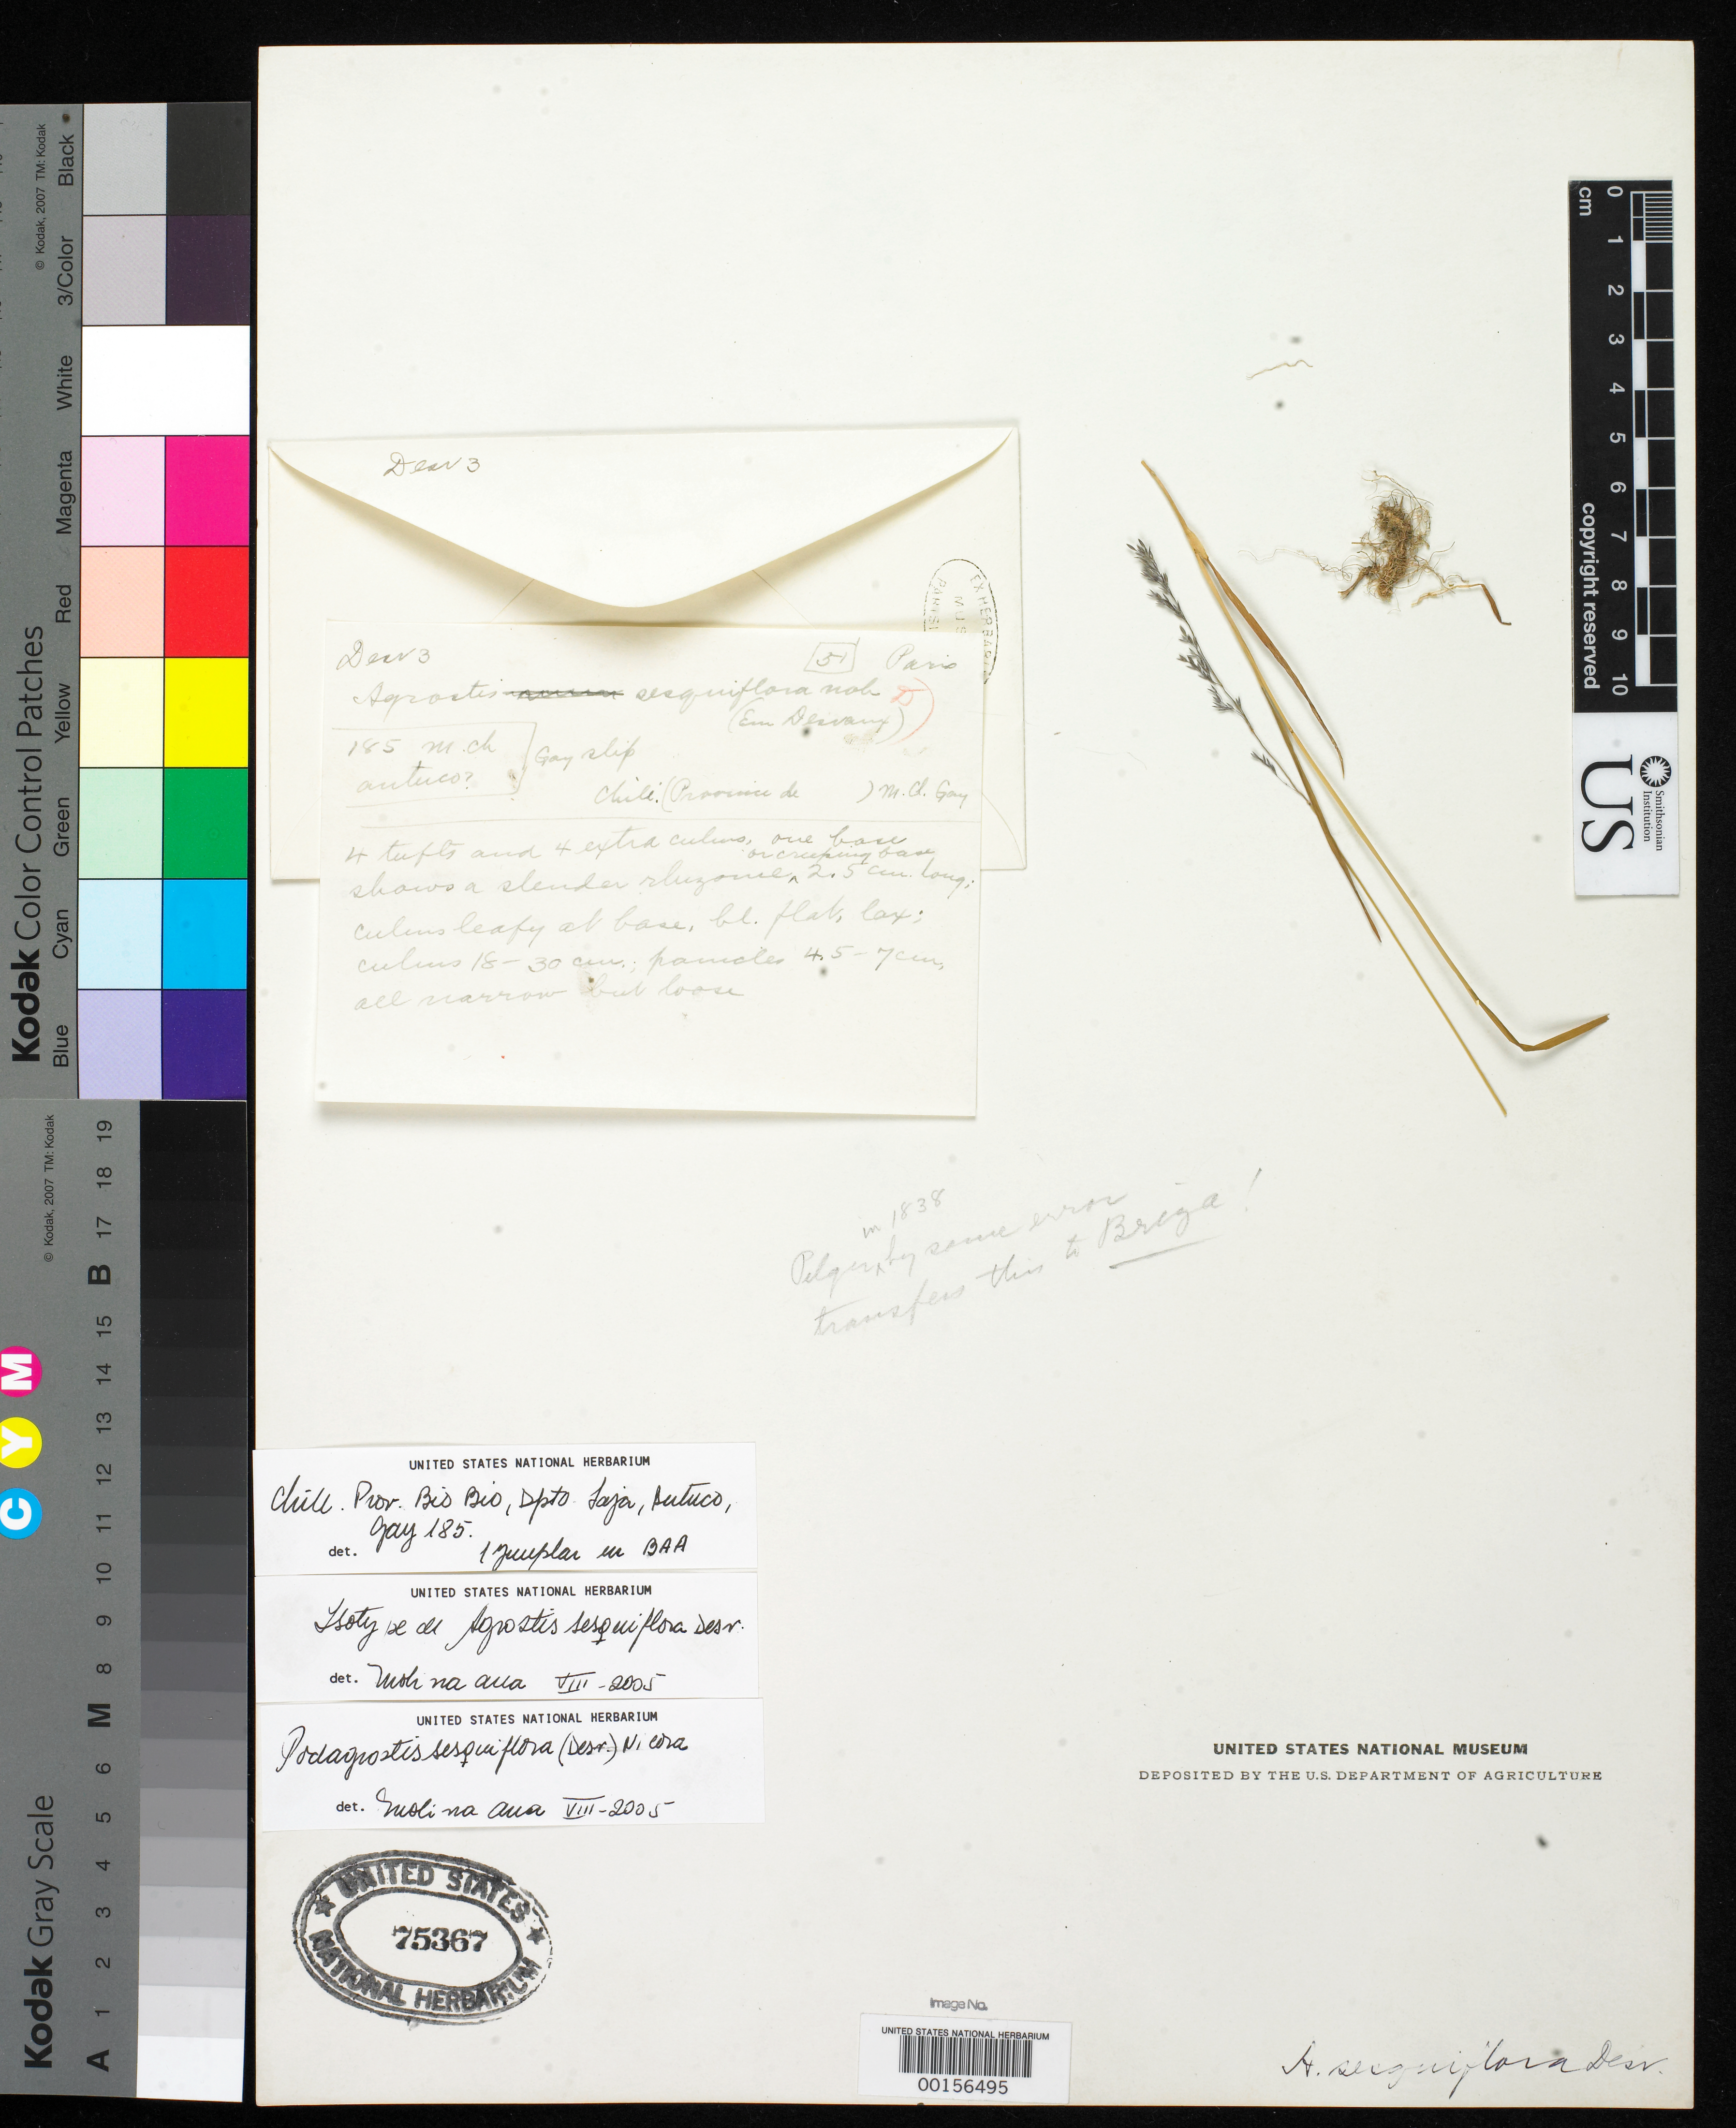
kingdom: Plantae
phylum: Tracheophyta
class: Liliopsida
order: Poales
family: Poaceae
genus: Agrostis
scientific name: Agrostis sesquiflora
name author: É. Desv. in Gay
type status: Type Fragment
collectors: C. Gay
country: Chile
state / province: Bio-Bío (VIII)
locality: Antuco.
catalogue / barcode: US 75367